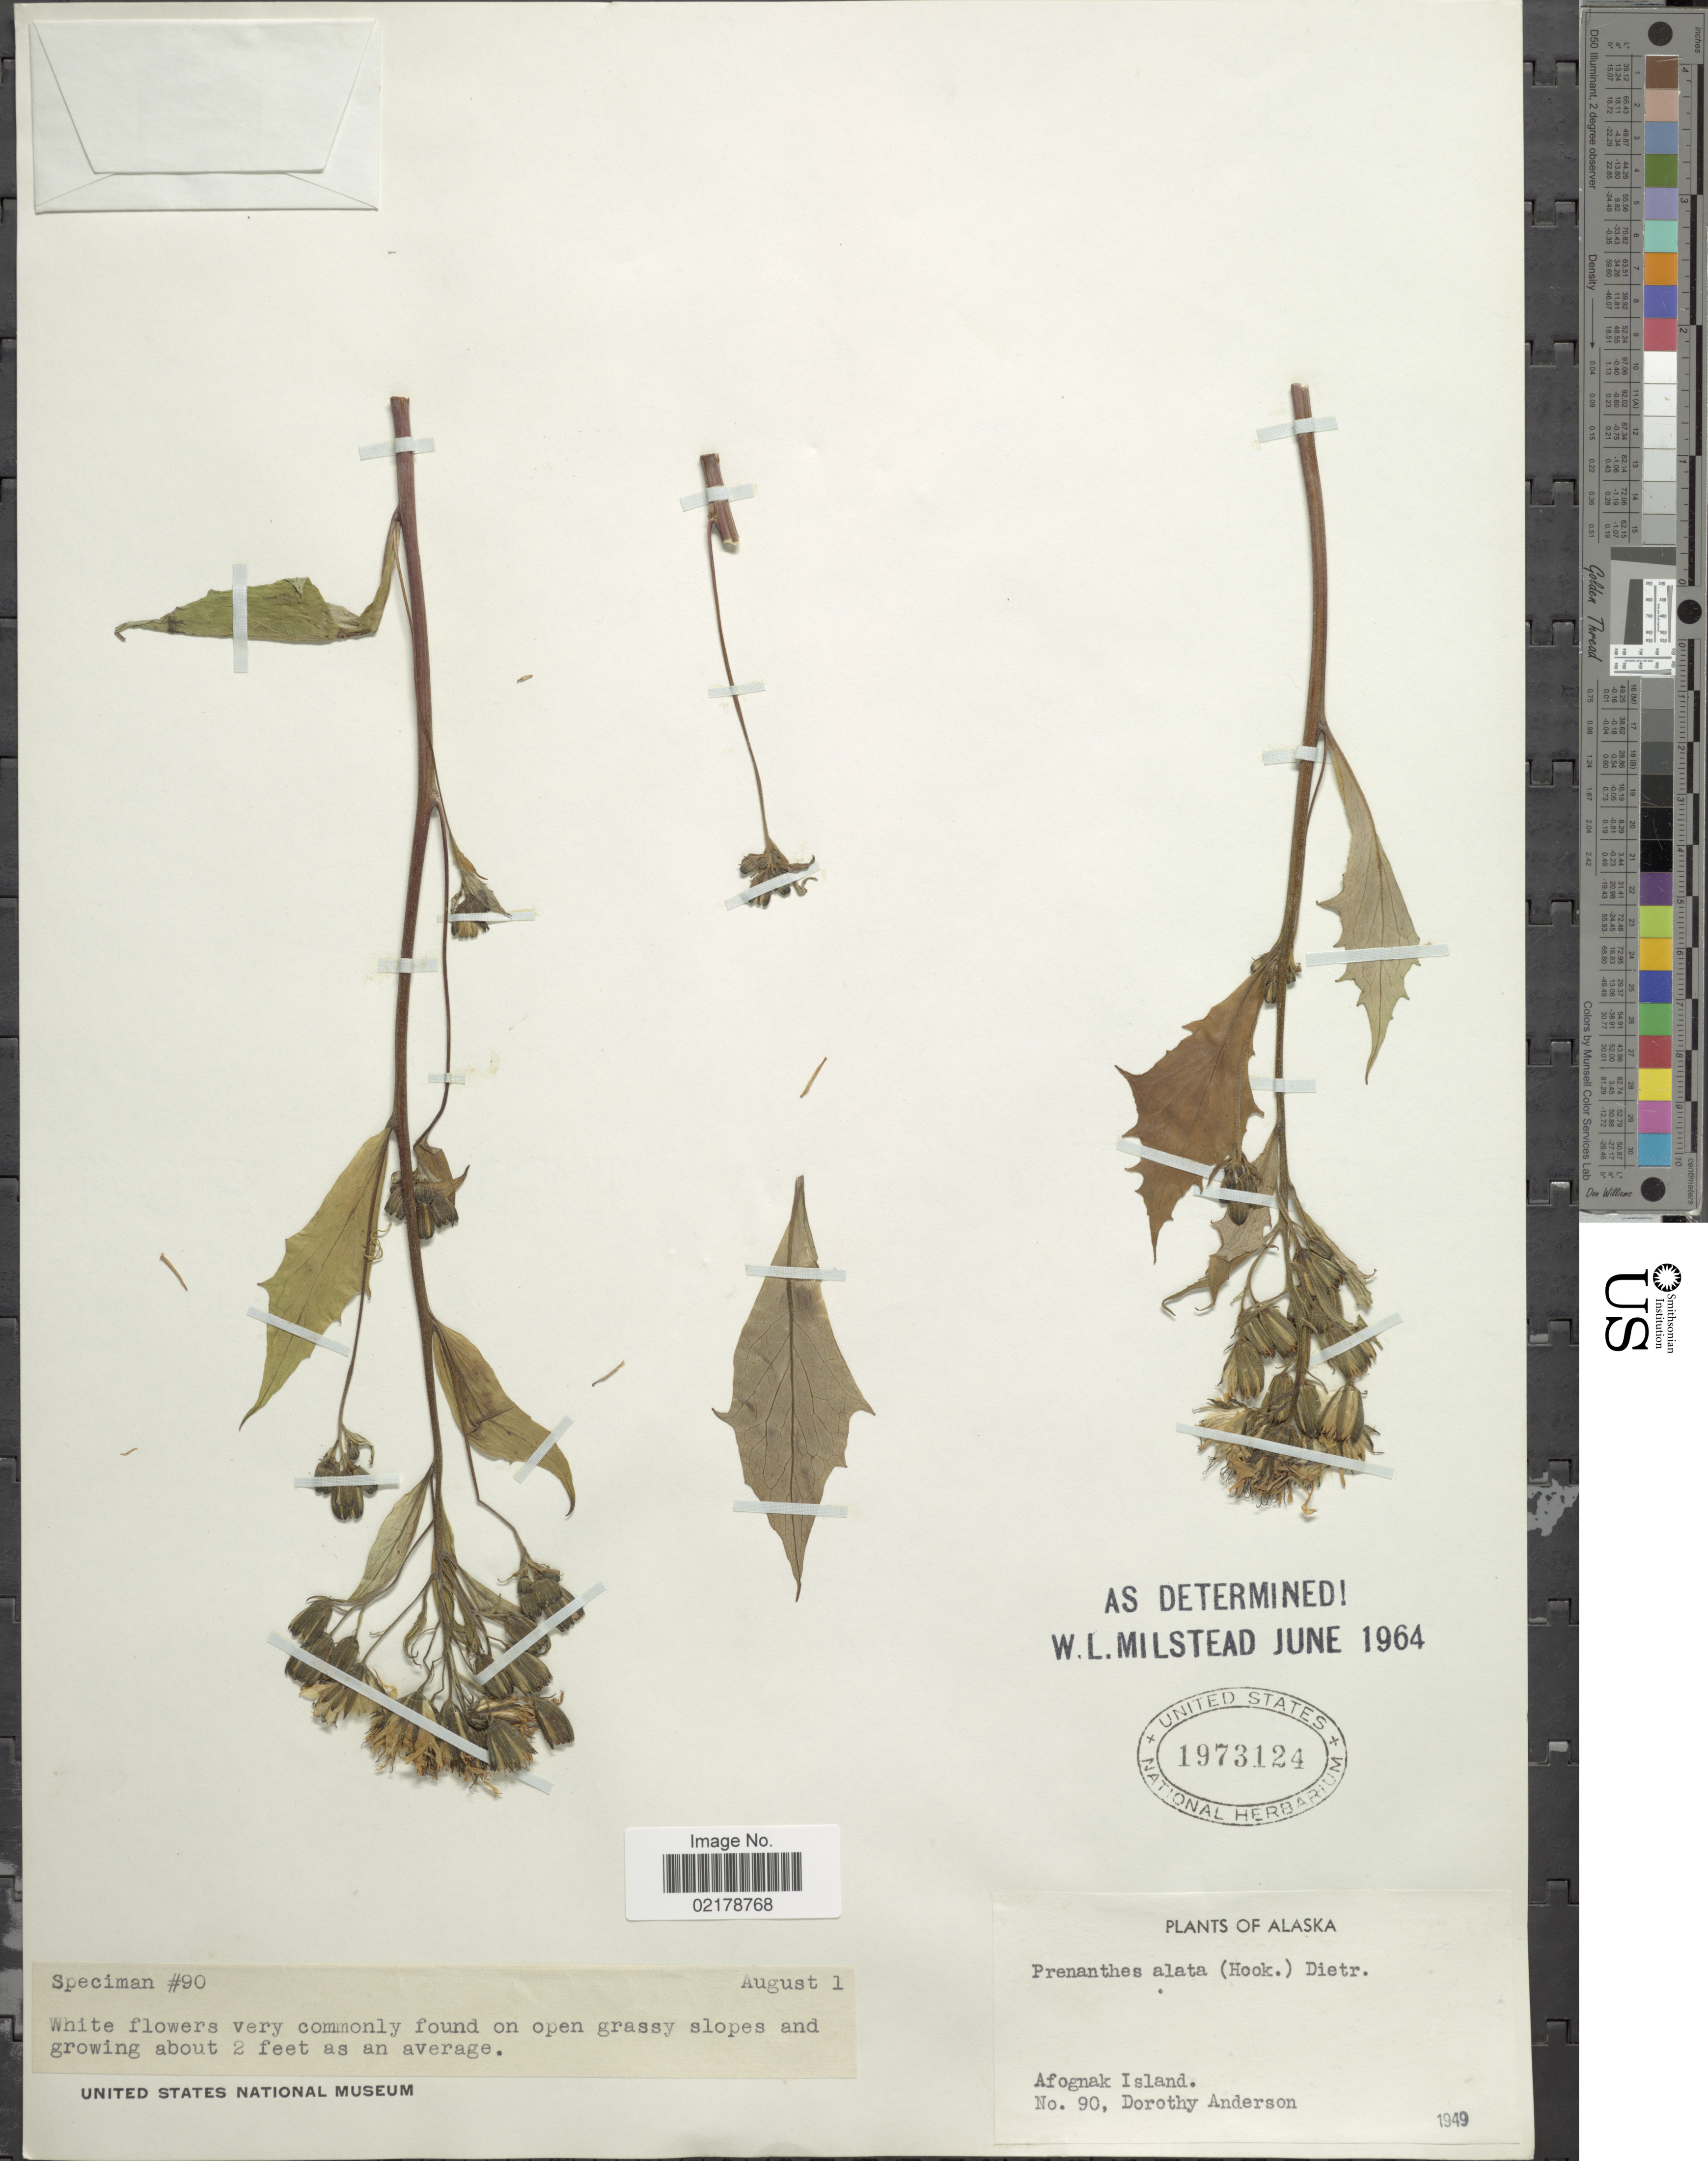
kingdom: Plantae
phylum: Tracheophyta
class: Magnoliopsida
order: Asterales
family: Asteraceae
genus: Nabalus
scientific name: Nabalus alatus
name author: Hook.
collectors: D. Anderson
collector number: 90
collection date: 1949-08-01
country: United States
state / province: Alaska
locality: Afognak Island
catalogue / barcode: US 1973124